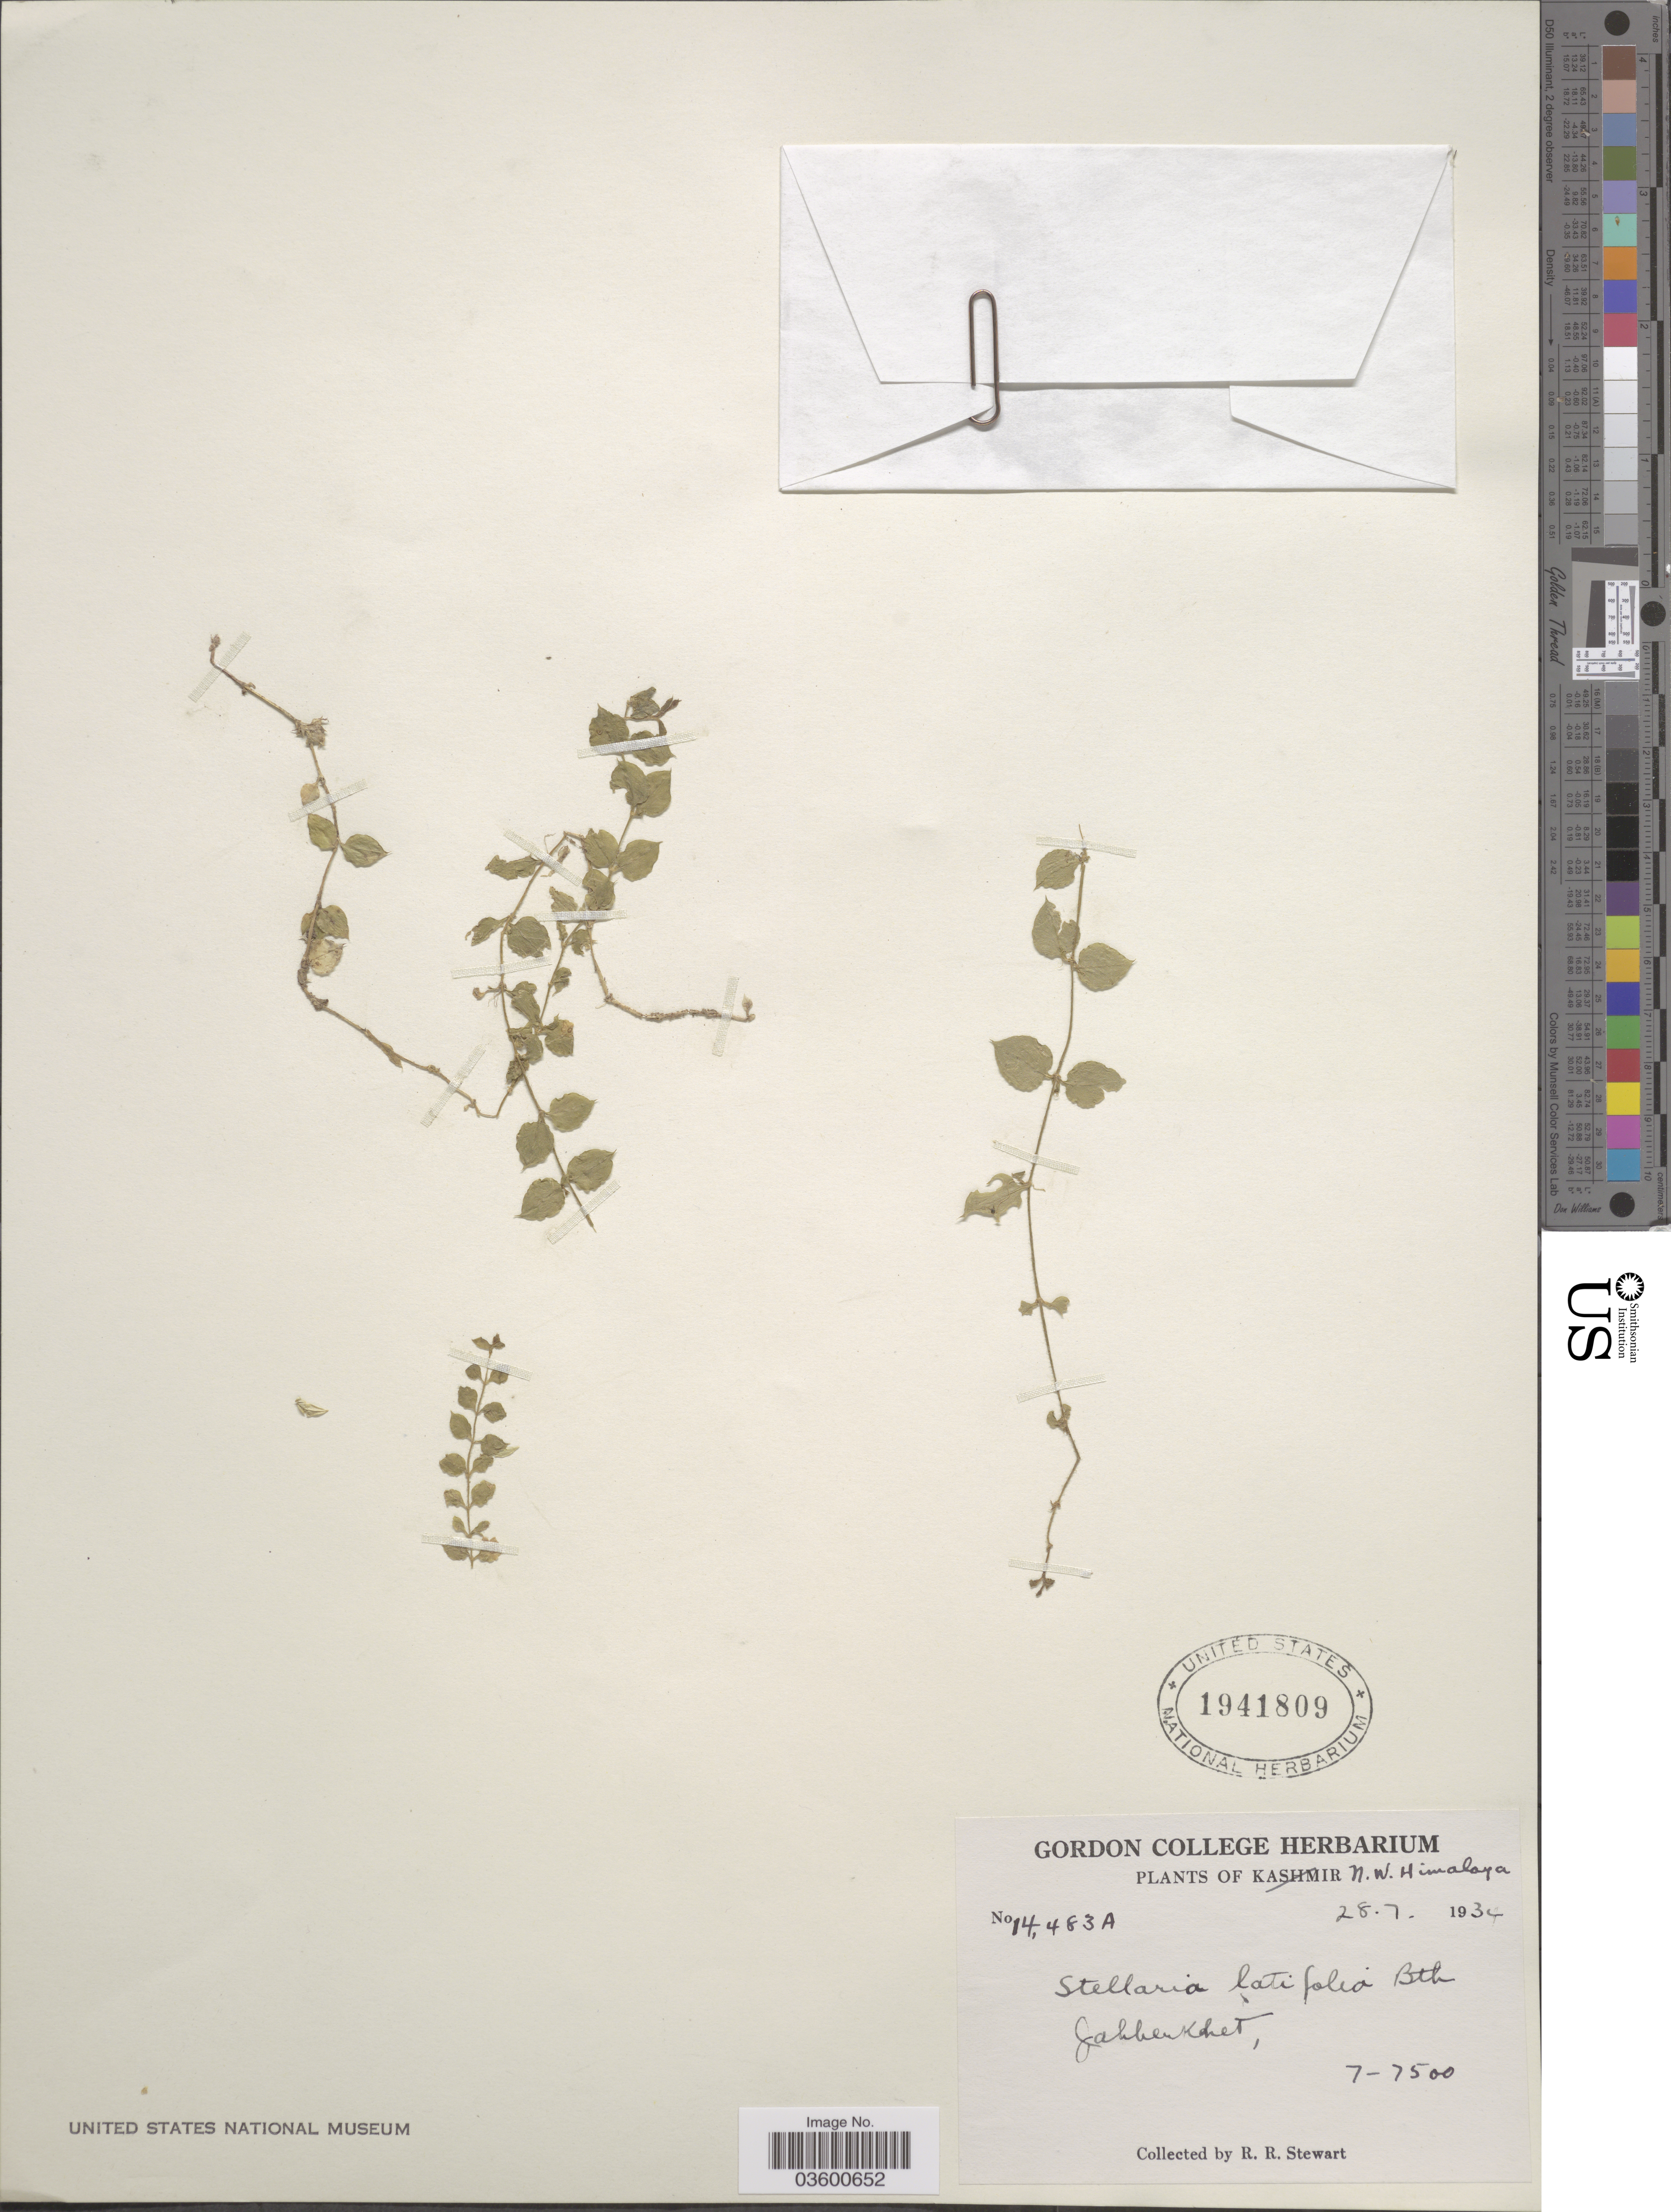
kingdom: Plantae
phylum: Tracheophyta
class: Magnoliopsida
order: Caryophyllales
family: Caryophyllaceae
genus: Mesostemma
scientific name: Mesostemma latifolium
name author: (Benth. ex G. Don) Ikonn.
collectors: R. Stewart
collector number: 14483A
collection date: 1934-07-28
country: India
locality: N.W. Himalaya. Jabberkhet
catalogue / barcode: US 1941809